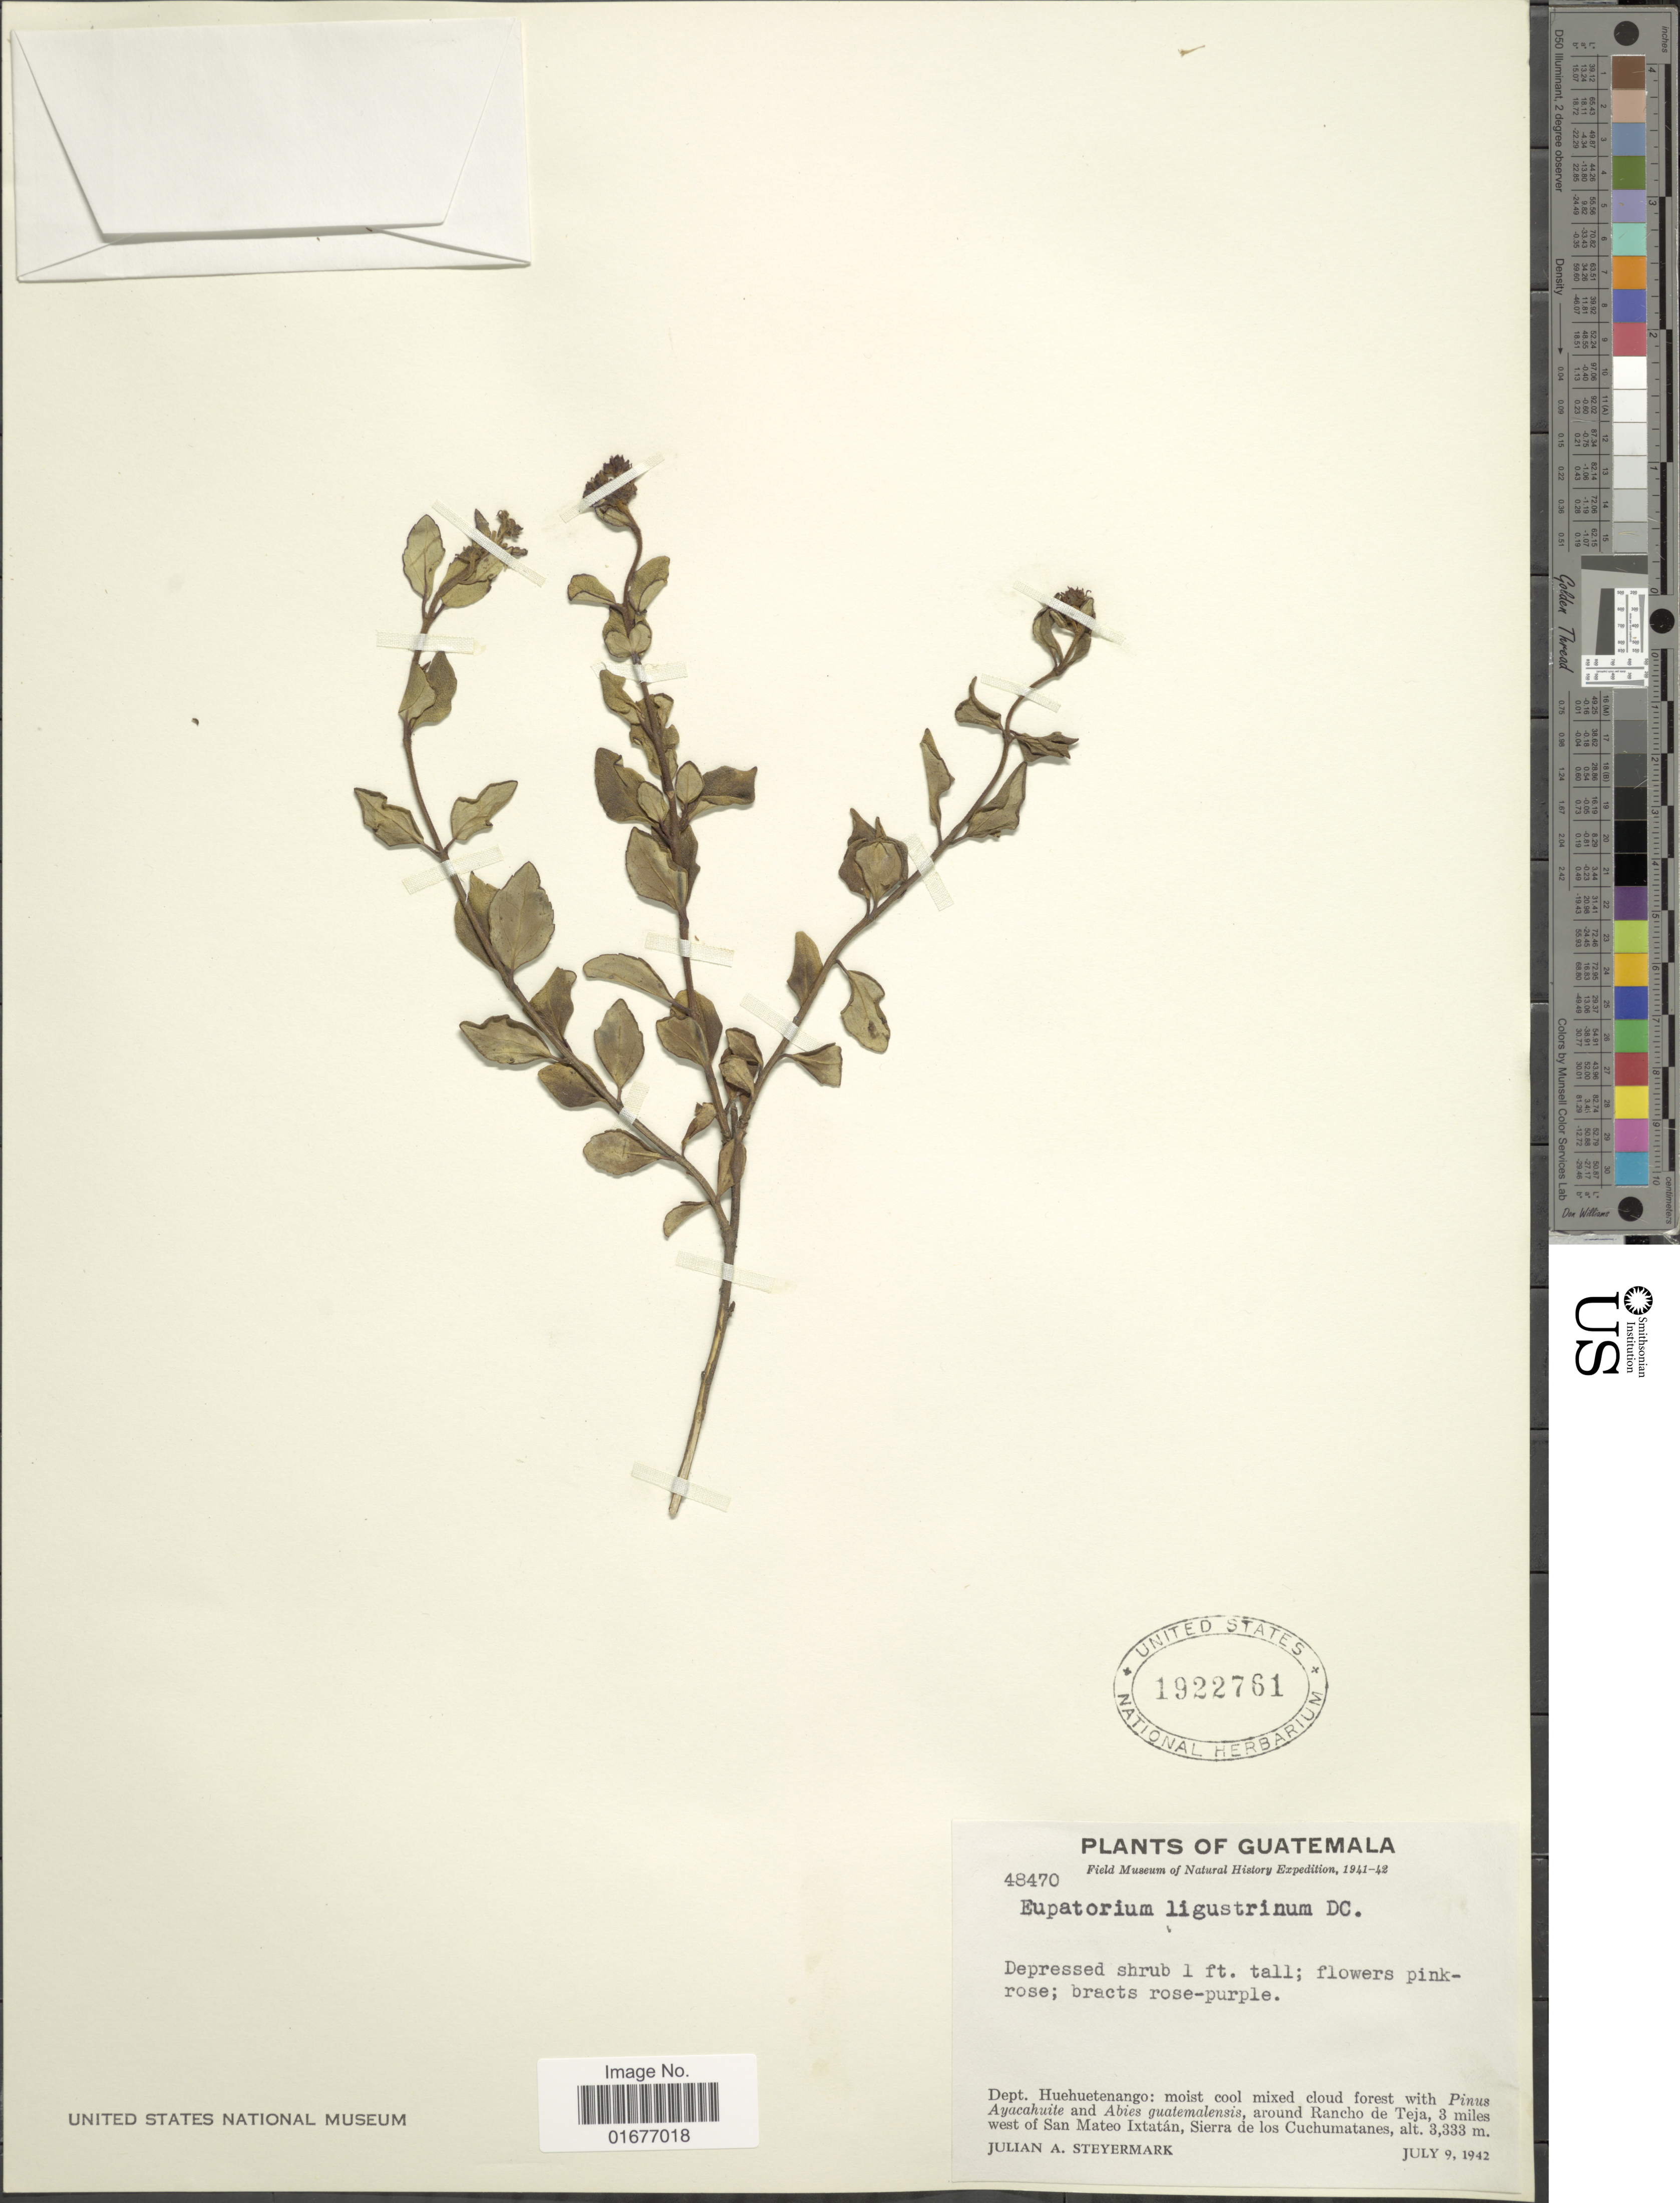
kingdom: Plantae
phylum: Tracheophyta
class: Magnoliopsida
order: Asterales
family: Asteraceae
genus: Ageratina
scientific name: Ageratina sp.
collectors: J. Steyermark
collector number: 48470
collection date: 1942-07-09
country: Guatemala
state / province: Huehuetenango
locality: Dept. Huehuetenango: around Rancho de Teja, 3 miles west of San Mateo Ixtatan, Sierra de los Cuchumatanes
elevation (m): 3333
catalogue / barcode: US 1922761